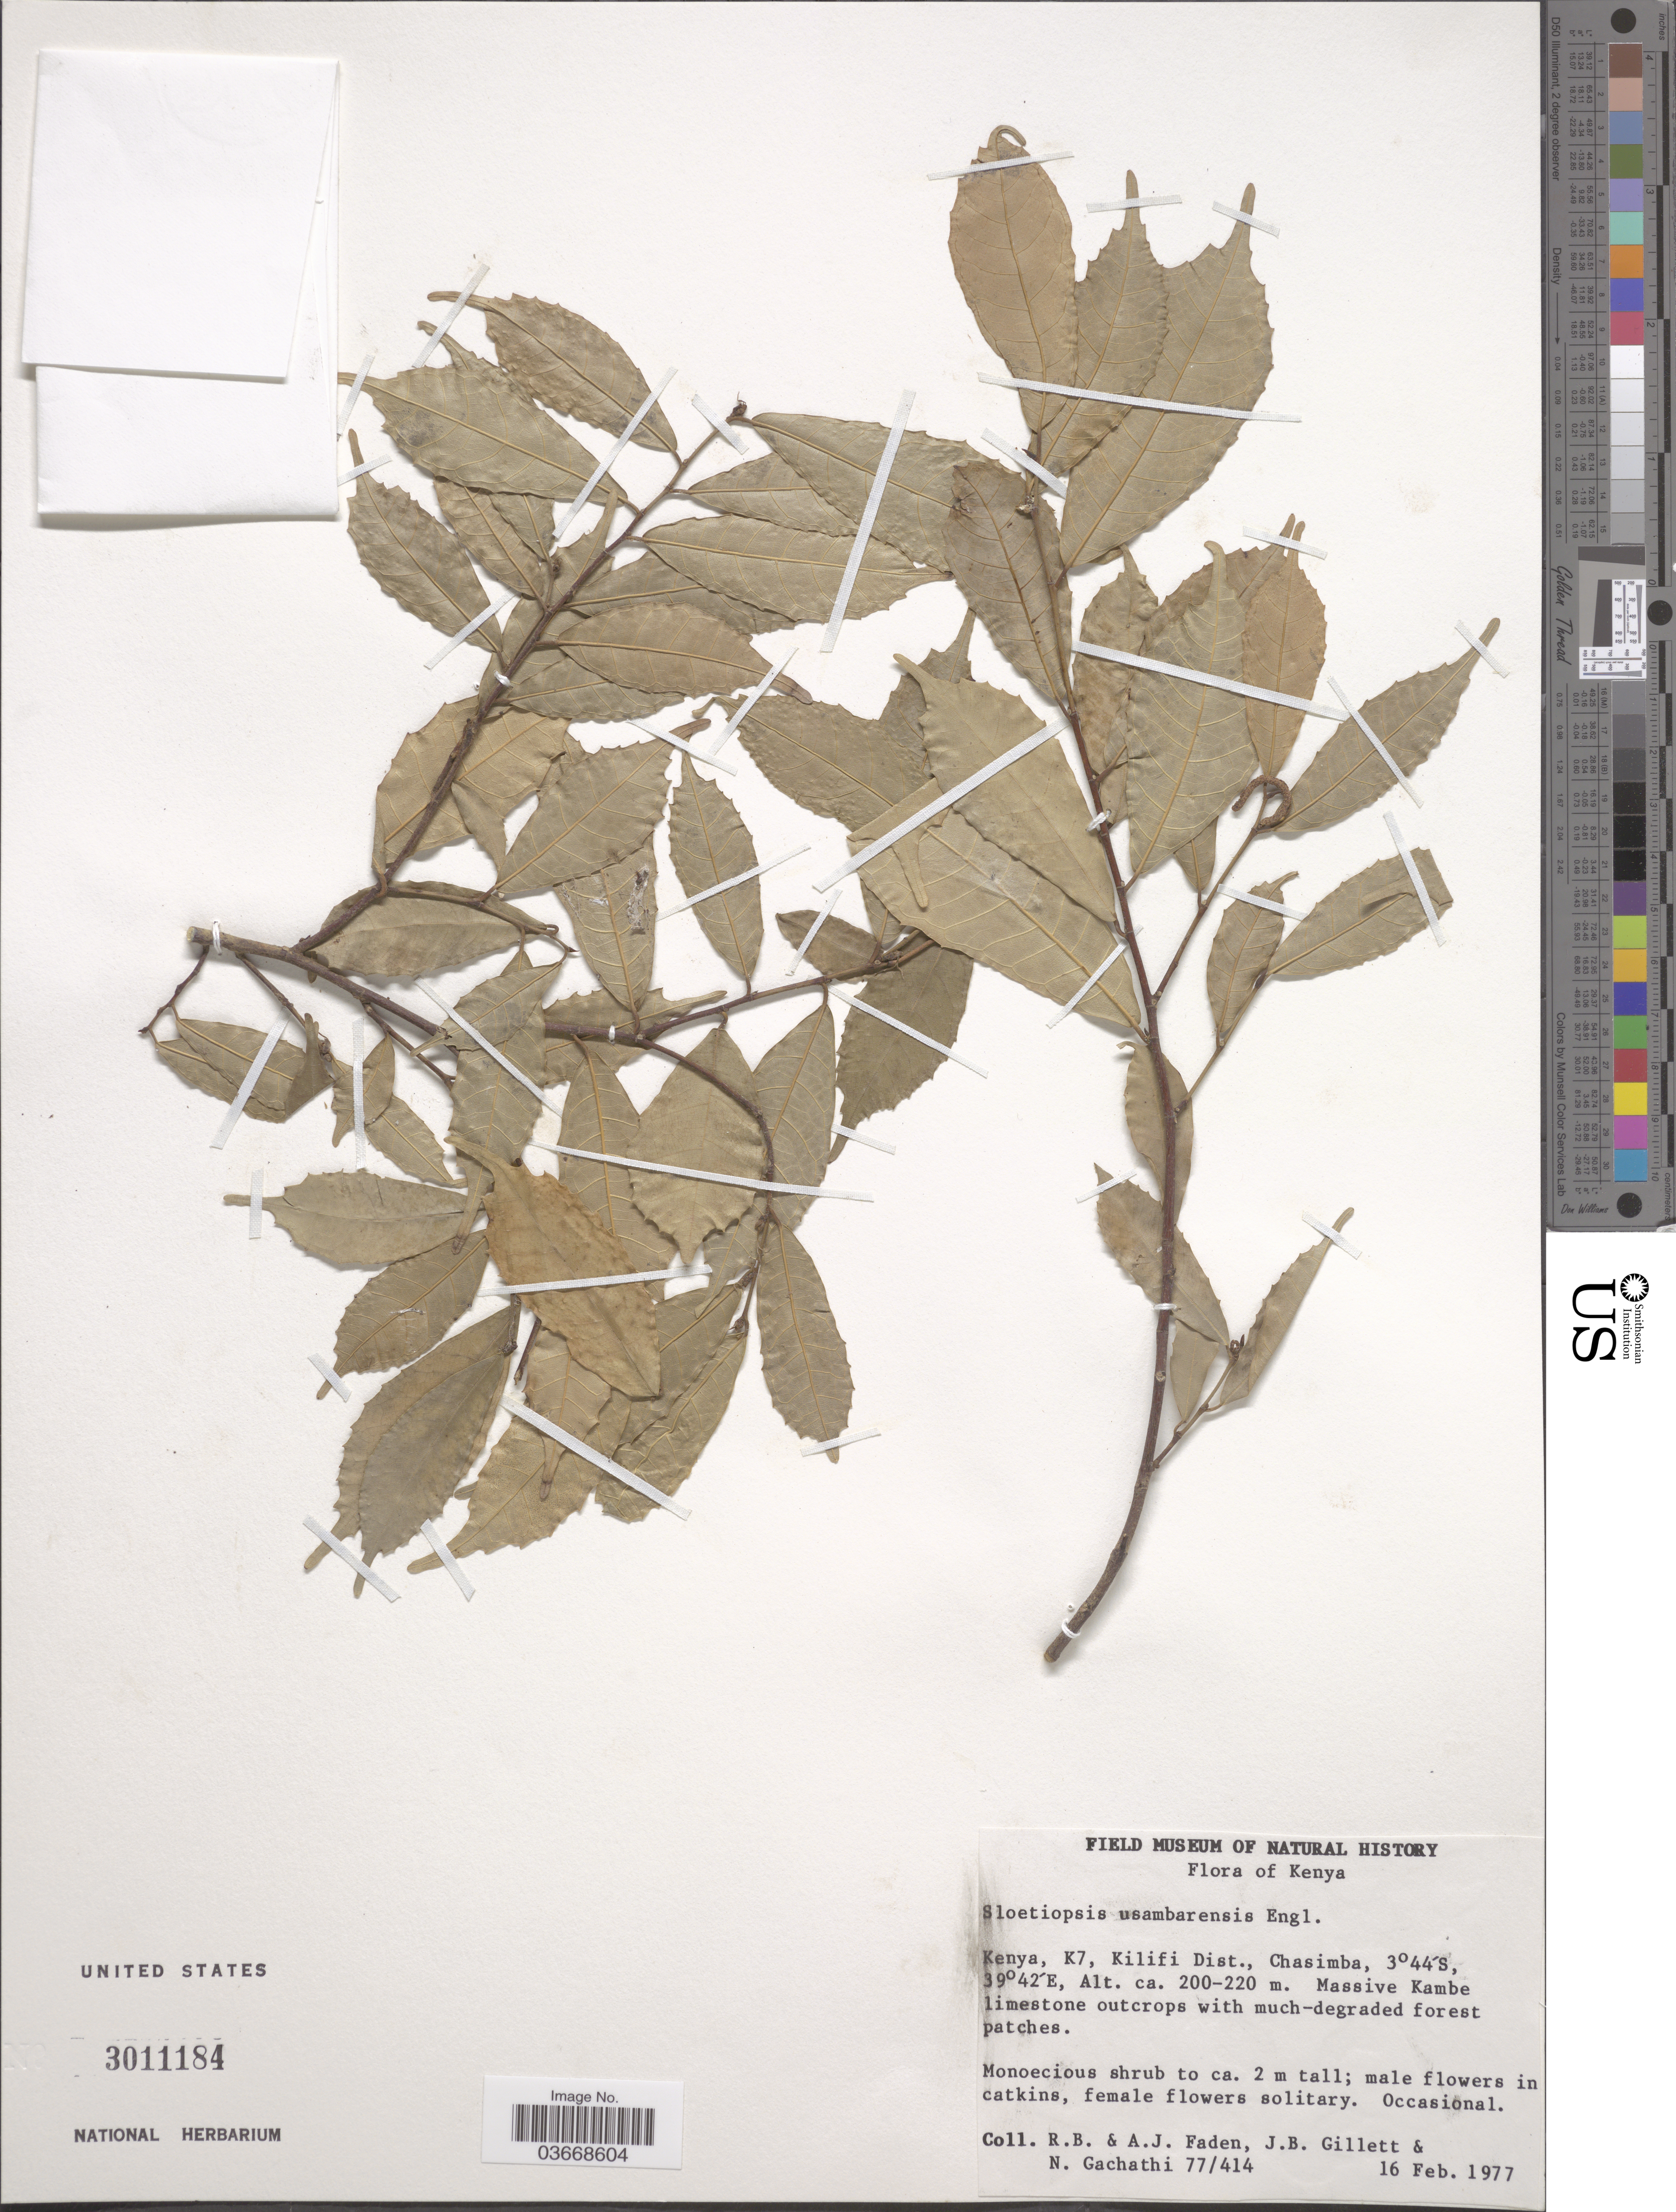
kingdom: Plantae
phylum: Tracheophyta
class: Magnoliopsida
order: Rosales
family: Moraceae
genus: Sloetiopsis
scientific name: Sloetiopsis usambarensis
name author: Engl.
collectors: R. B. Faden, A. J. Faden, J. B. Gillett & N. Gachathi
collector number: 77/414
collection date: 1977-02-16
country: Kenya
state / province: Kilifi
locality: Kenya, K7, Kilifi Dist., Chasimba. Massive Kambe limestone.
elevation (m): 200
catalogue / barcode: US 3011184